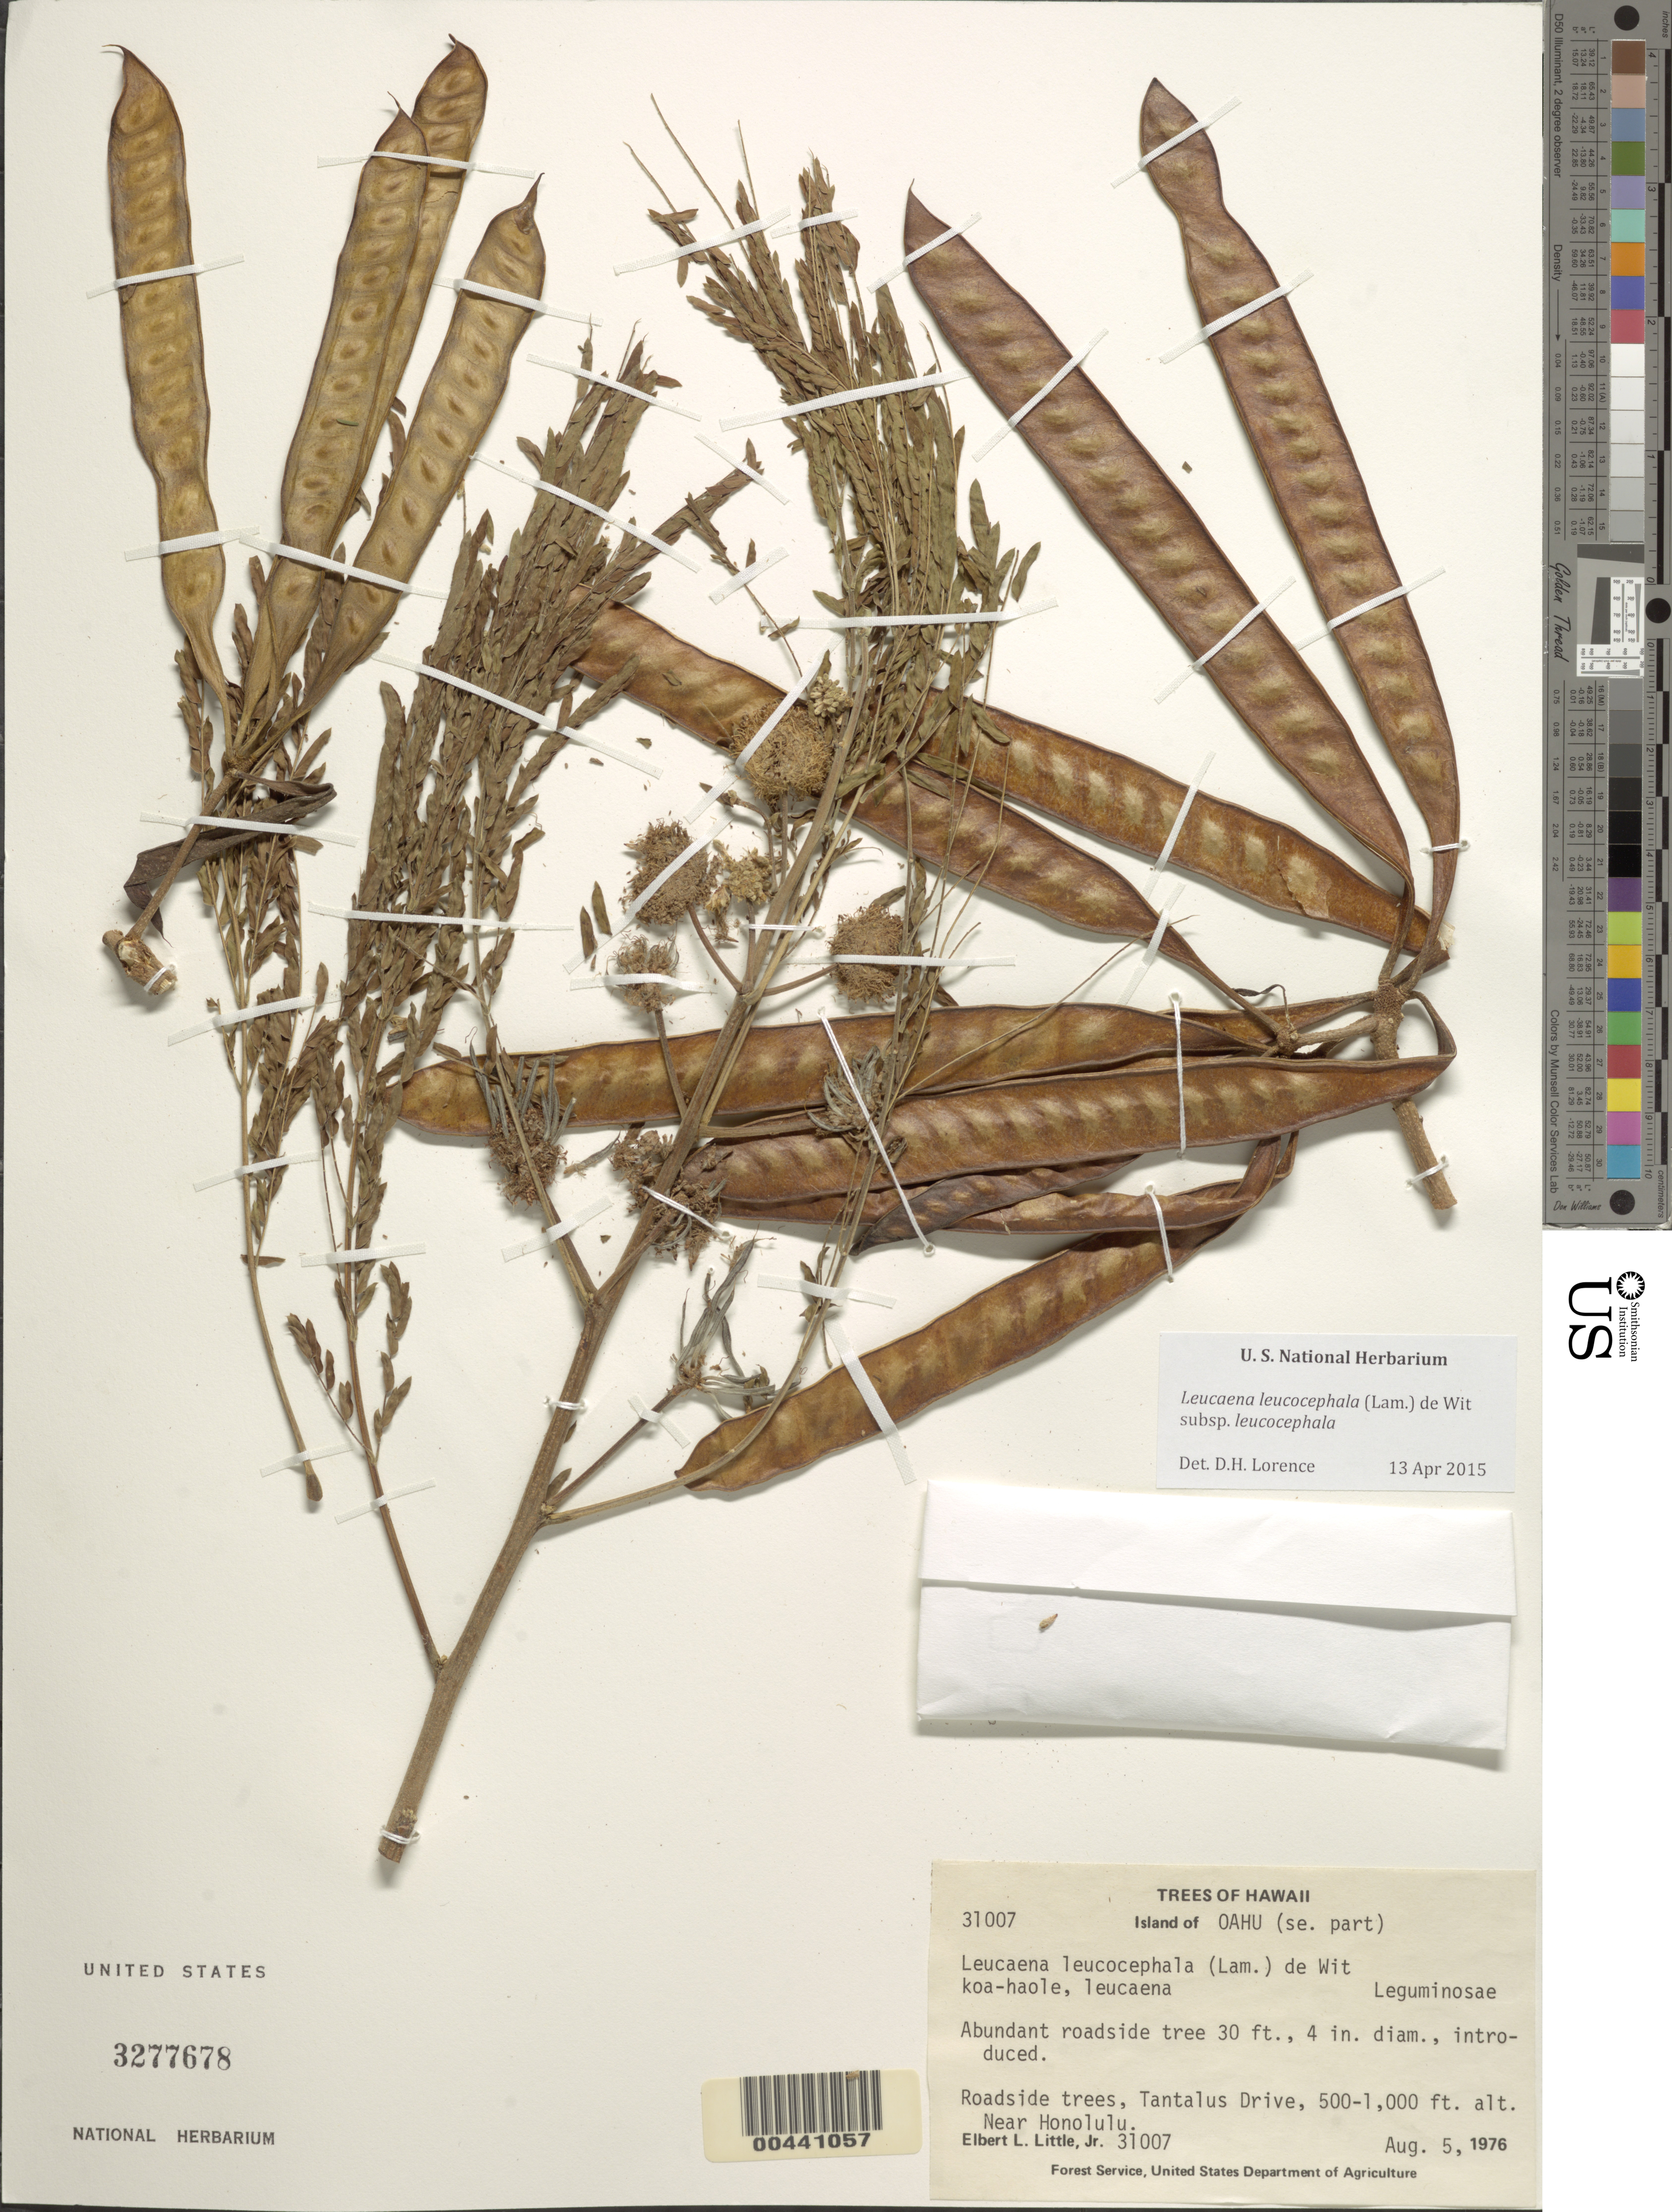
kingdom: Plantae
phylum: Tracheophyta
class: Magnoliopsida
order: Fabales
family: Fabaceae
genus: Leucaena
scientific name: Leucaena leucocephala subsp. leucocephala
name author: (Lam.) de Wit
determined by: Lorence, David H., (PTBG), National Tropical Botanical Garden (UNITED STATES)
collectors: E. L. Little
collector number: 31007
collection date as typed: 5 Aug 1976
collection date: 1976-08-05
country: United States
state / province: Hawaii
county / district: Honolulu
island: Oahu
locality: SE part of Oahu, Tantalus Drive, Near Honolulu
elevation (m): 152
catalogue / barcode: US 3277678